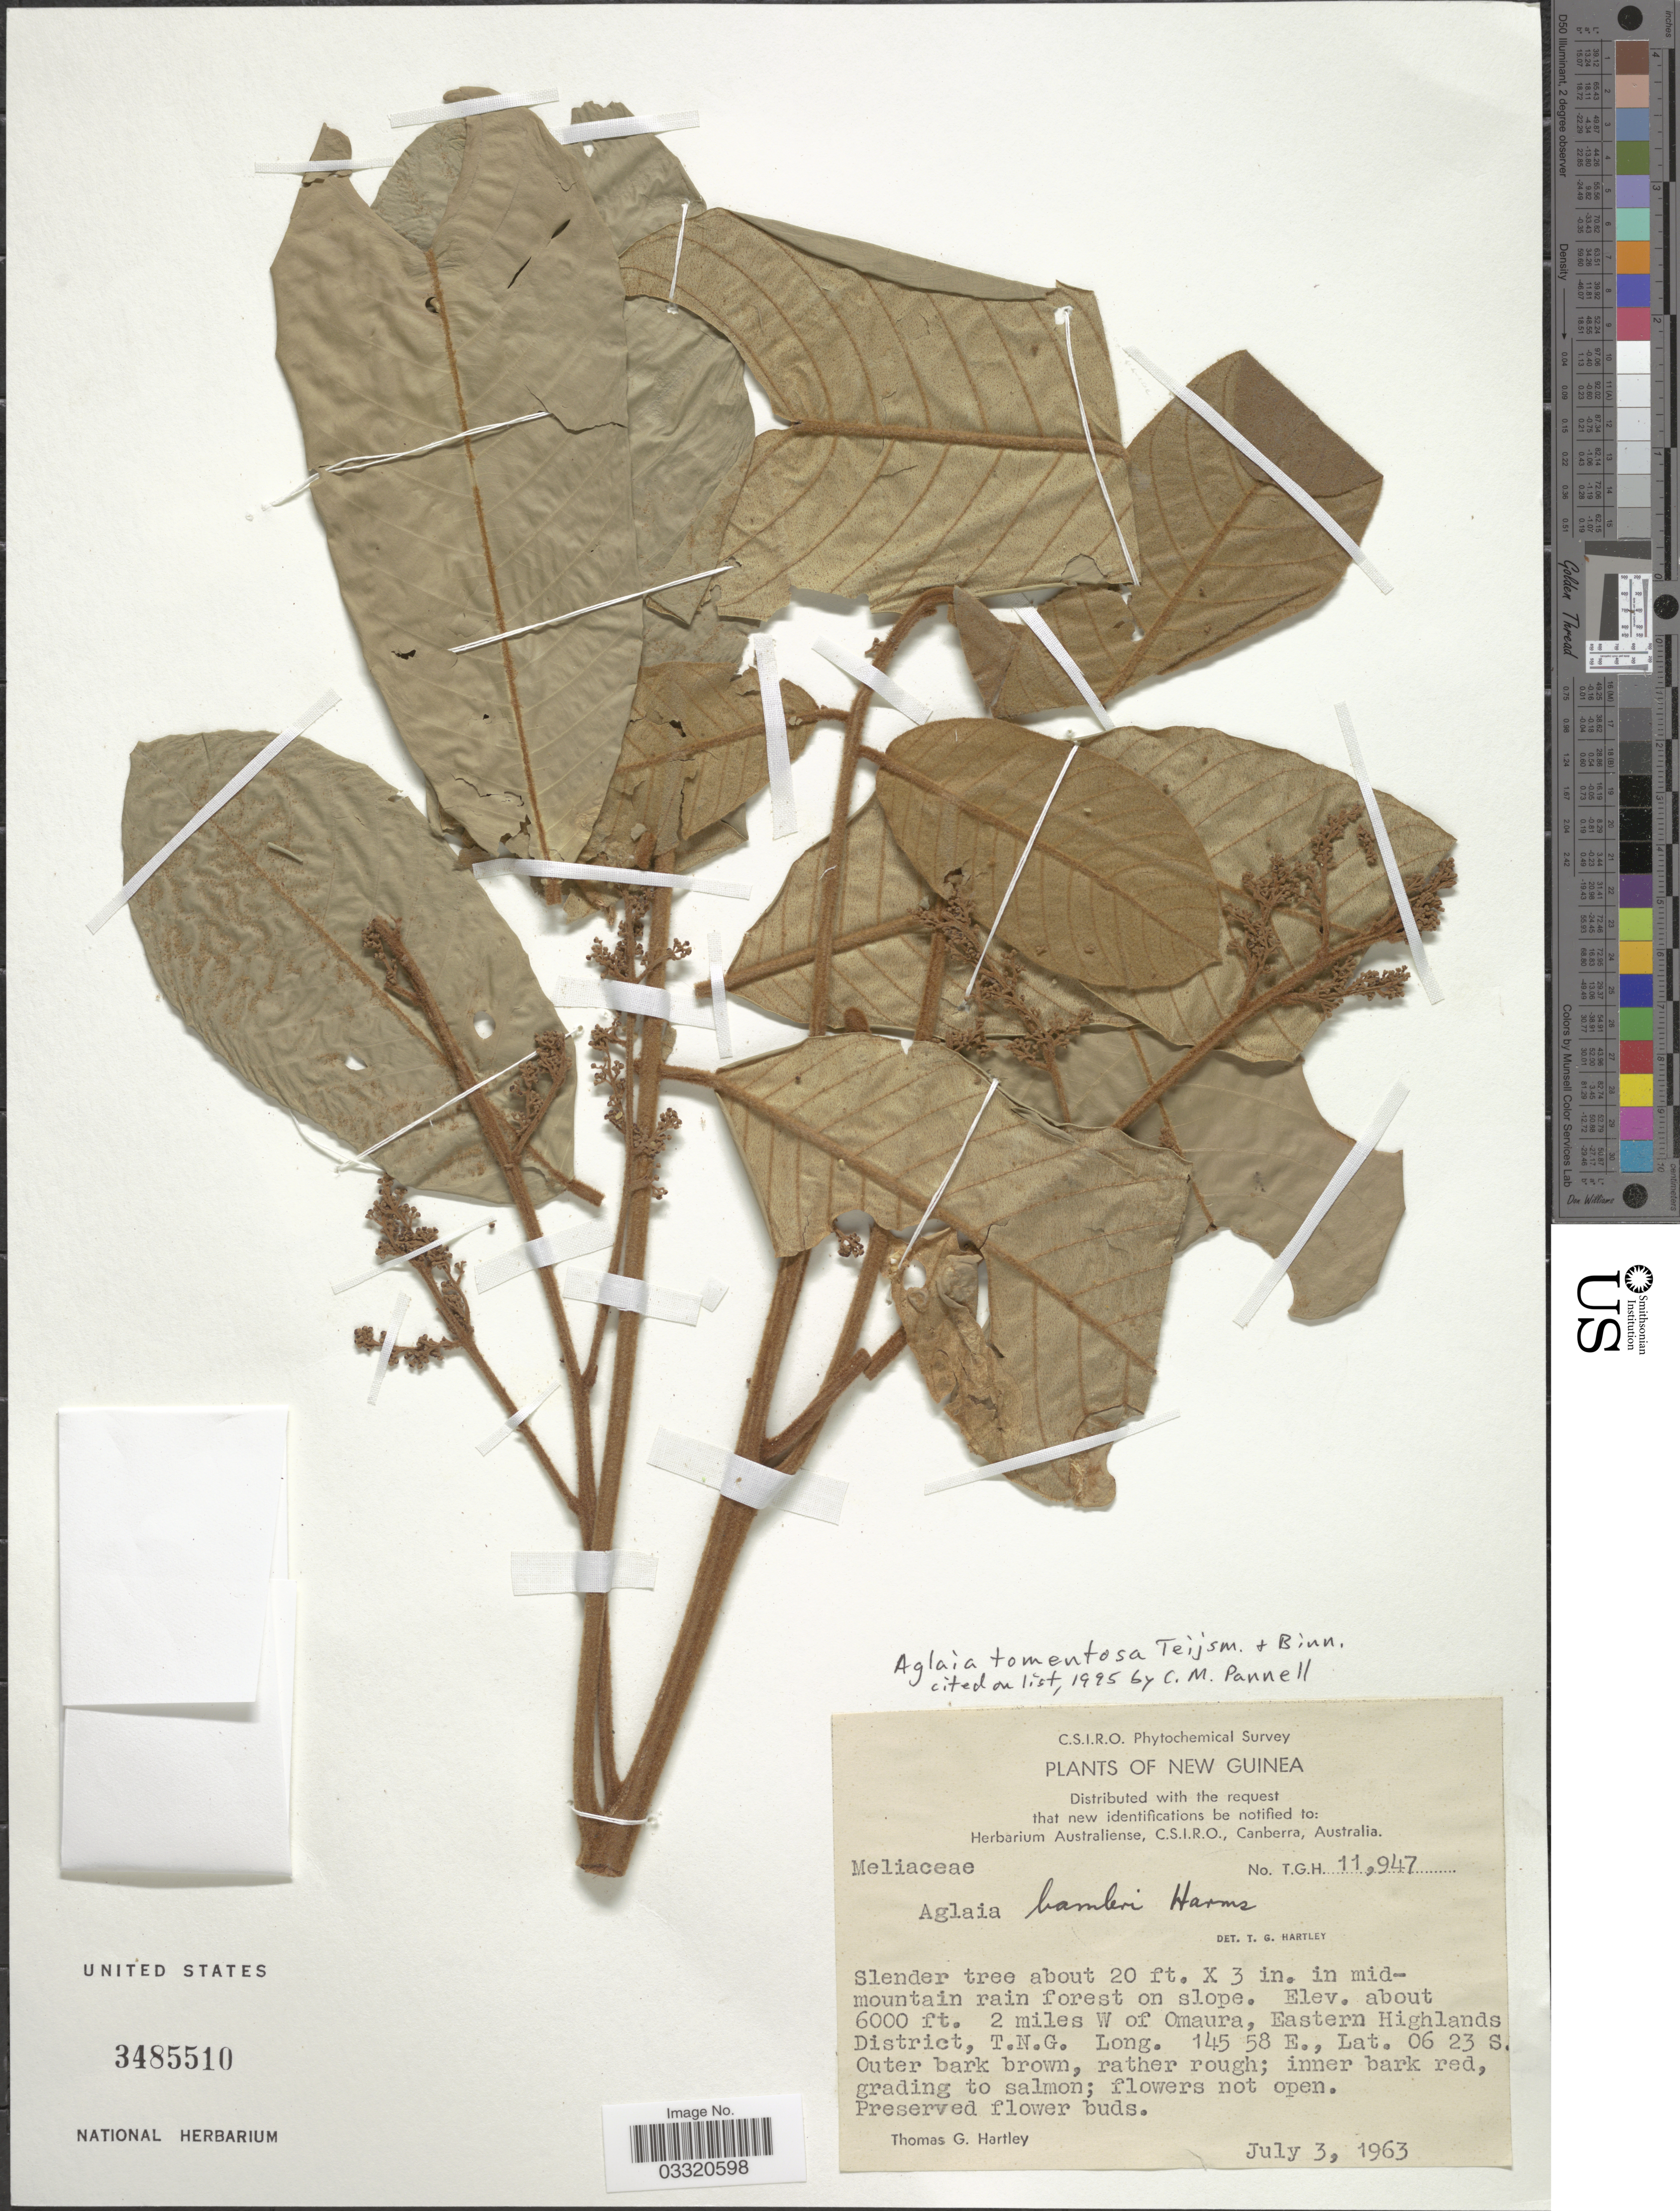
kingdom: Plantae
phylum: Tracheophyta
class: Magnoliopsida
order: Sapindales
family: Meliaceae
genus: Aglaia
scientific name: Aglaia tomentosa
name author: Teijsm. & Binn.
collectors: T. G. Hartley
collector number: TGH 11947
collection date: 1963-07-03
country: Papua New Guinea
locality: New Guinea. 2 miles W of Omaura, Eastern Highlands District, T.N.G.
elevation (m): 1829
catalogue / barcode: US 3485510